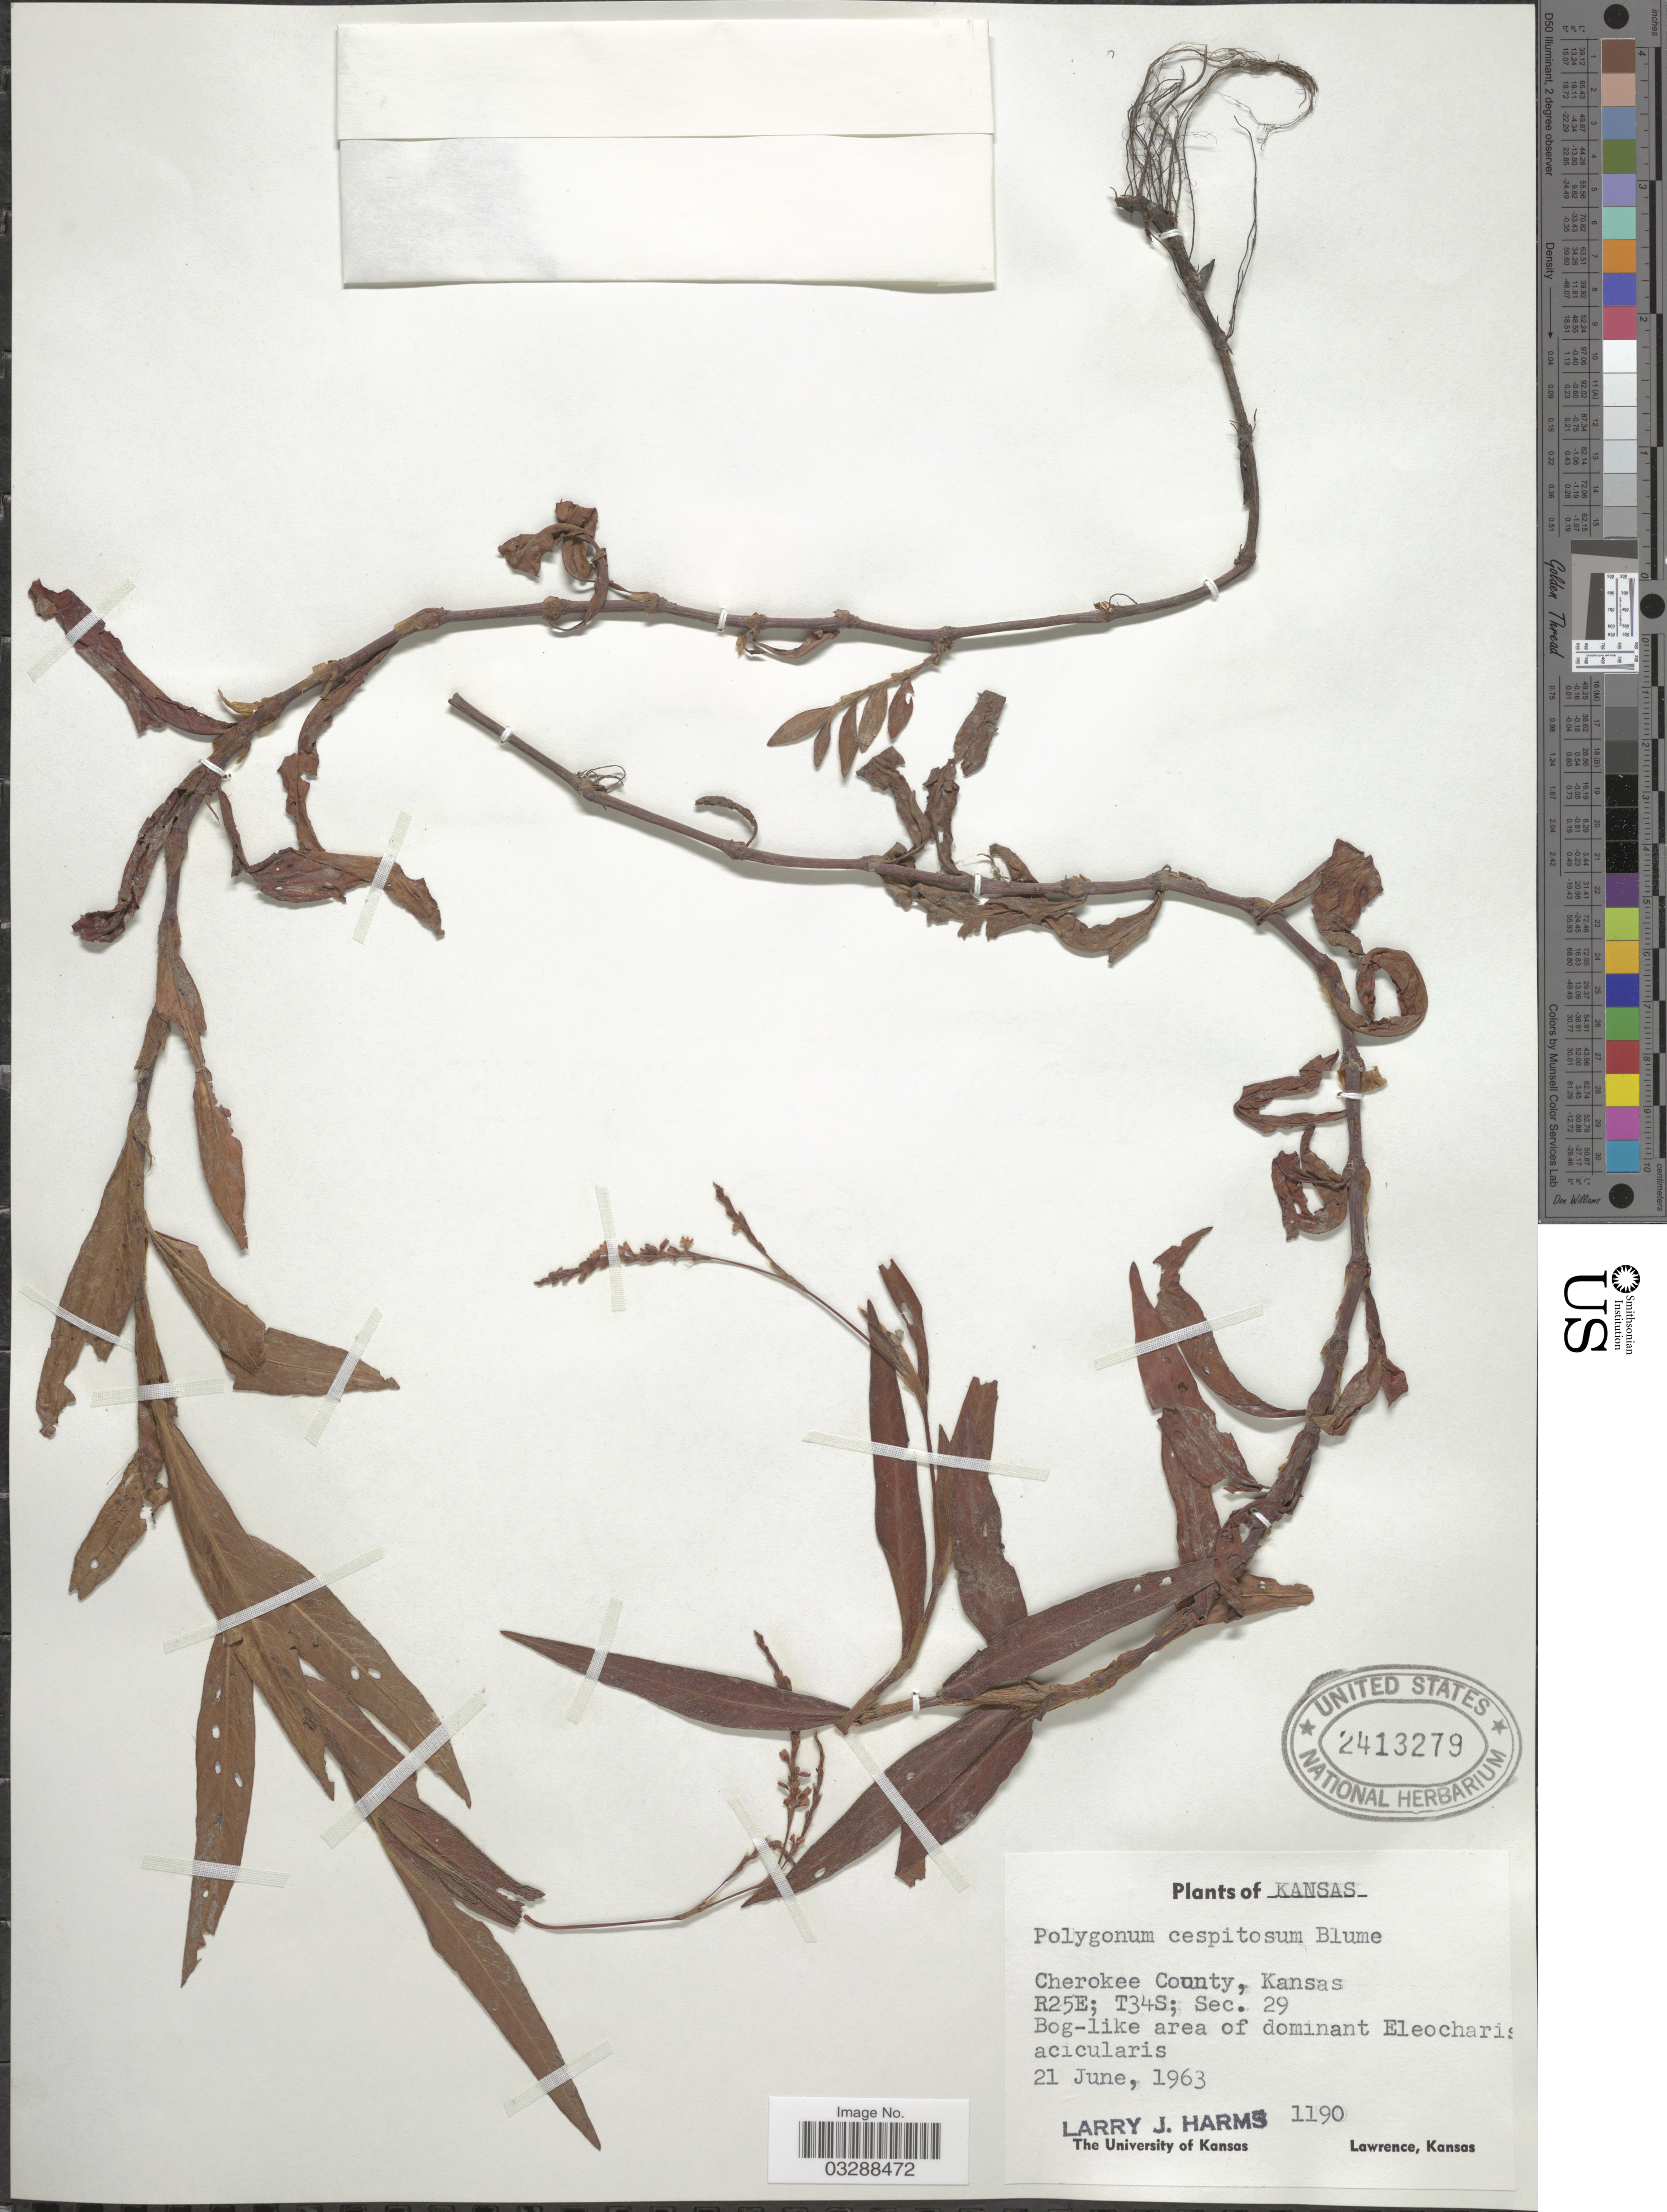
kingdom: Plantae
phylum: Tracheophyta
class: Magnoliopsida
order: Caryophyllales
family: Polygonaceae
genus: Persicaria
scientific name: Persicaria hydropiperoides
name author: (Michx.) Small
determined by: Atha, D. E.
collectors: L. Harms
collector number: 1190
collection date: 1963-06-21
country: United States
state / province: Kansas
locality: Cherokee County. R25E; T34S; Sec. 29.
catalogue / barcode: US 2413279